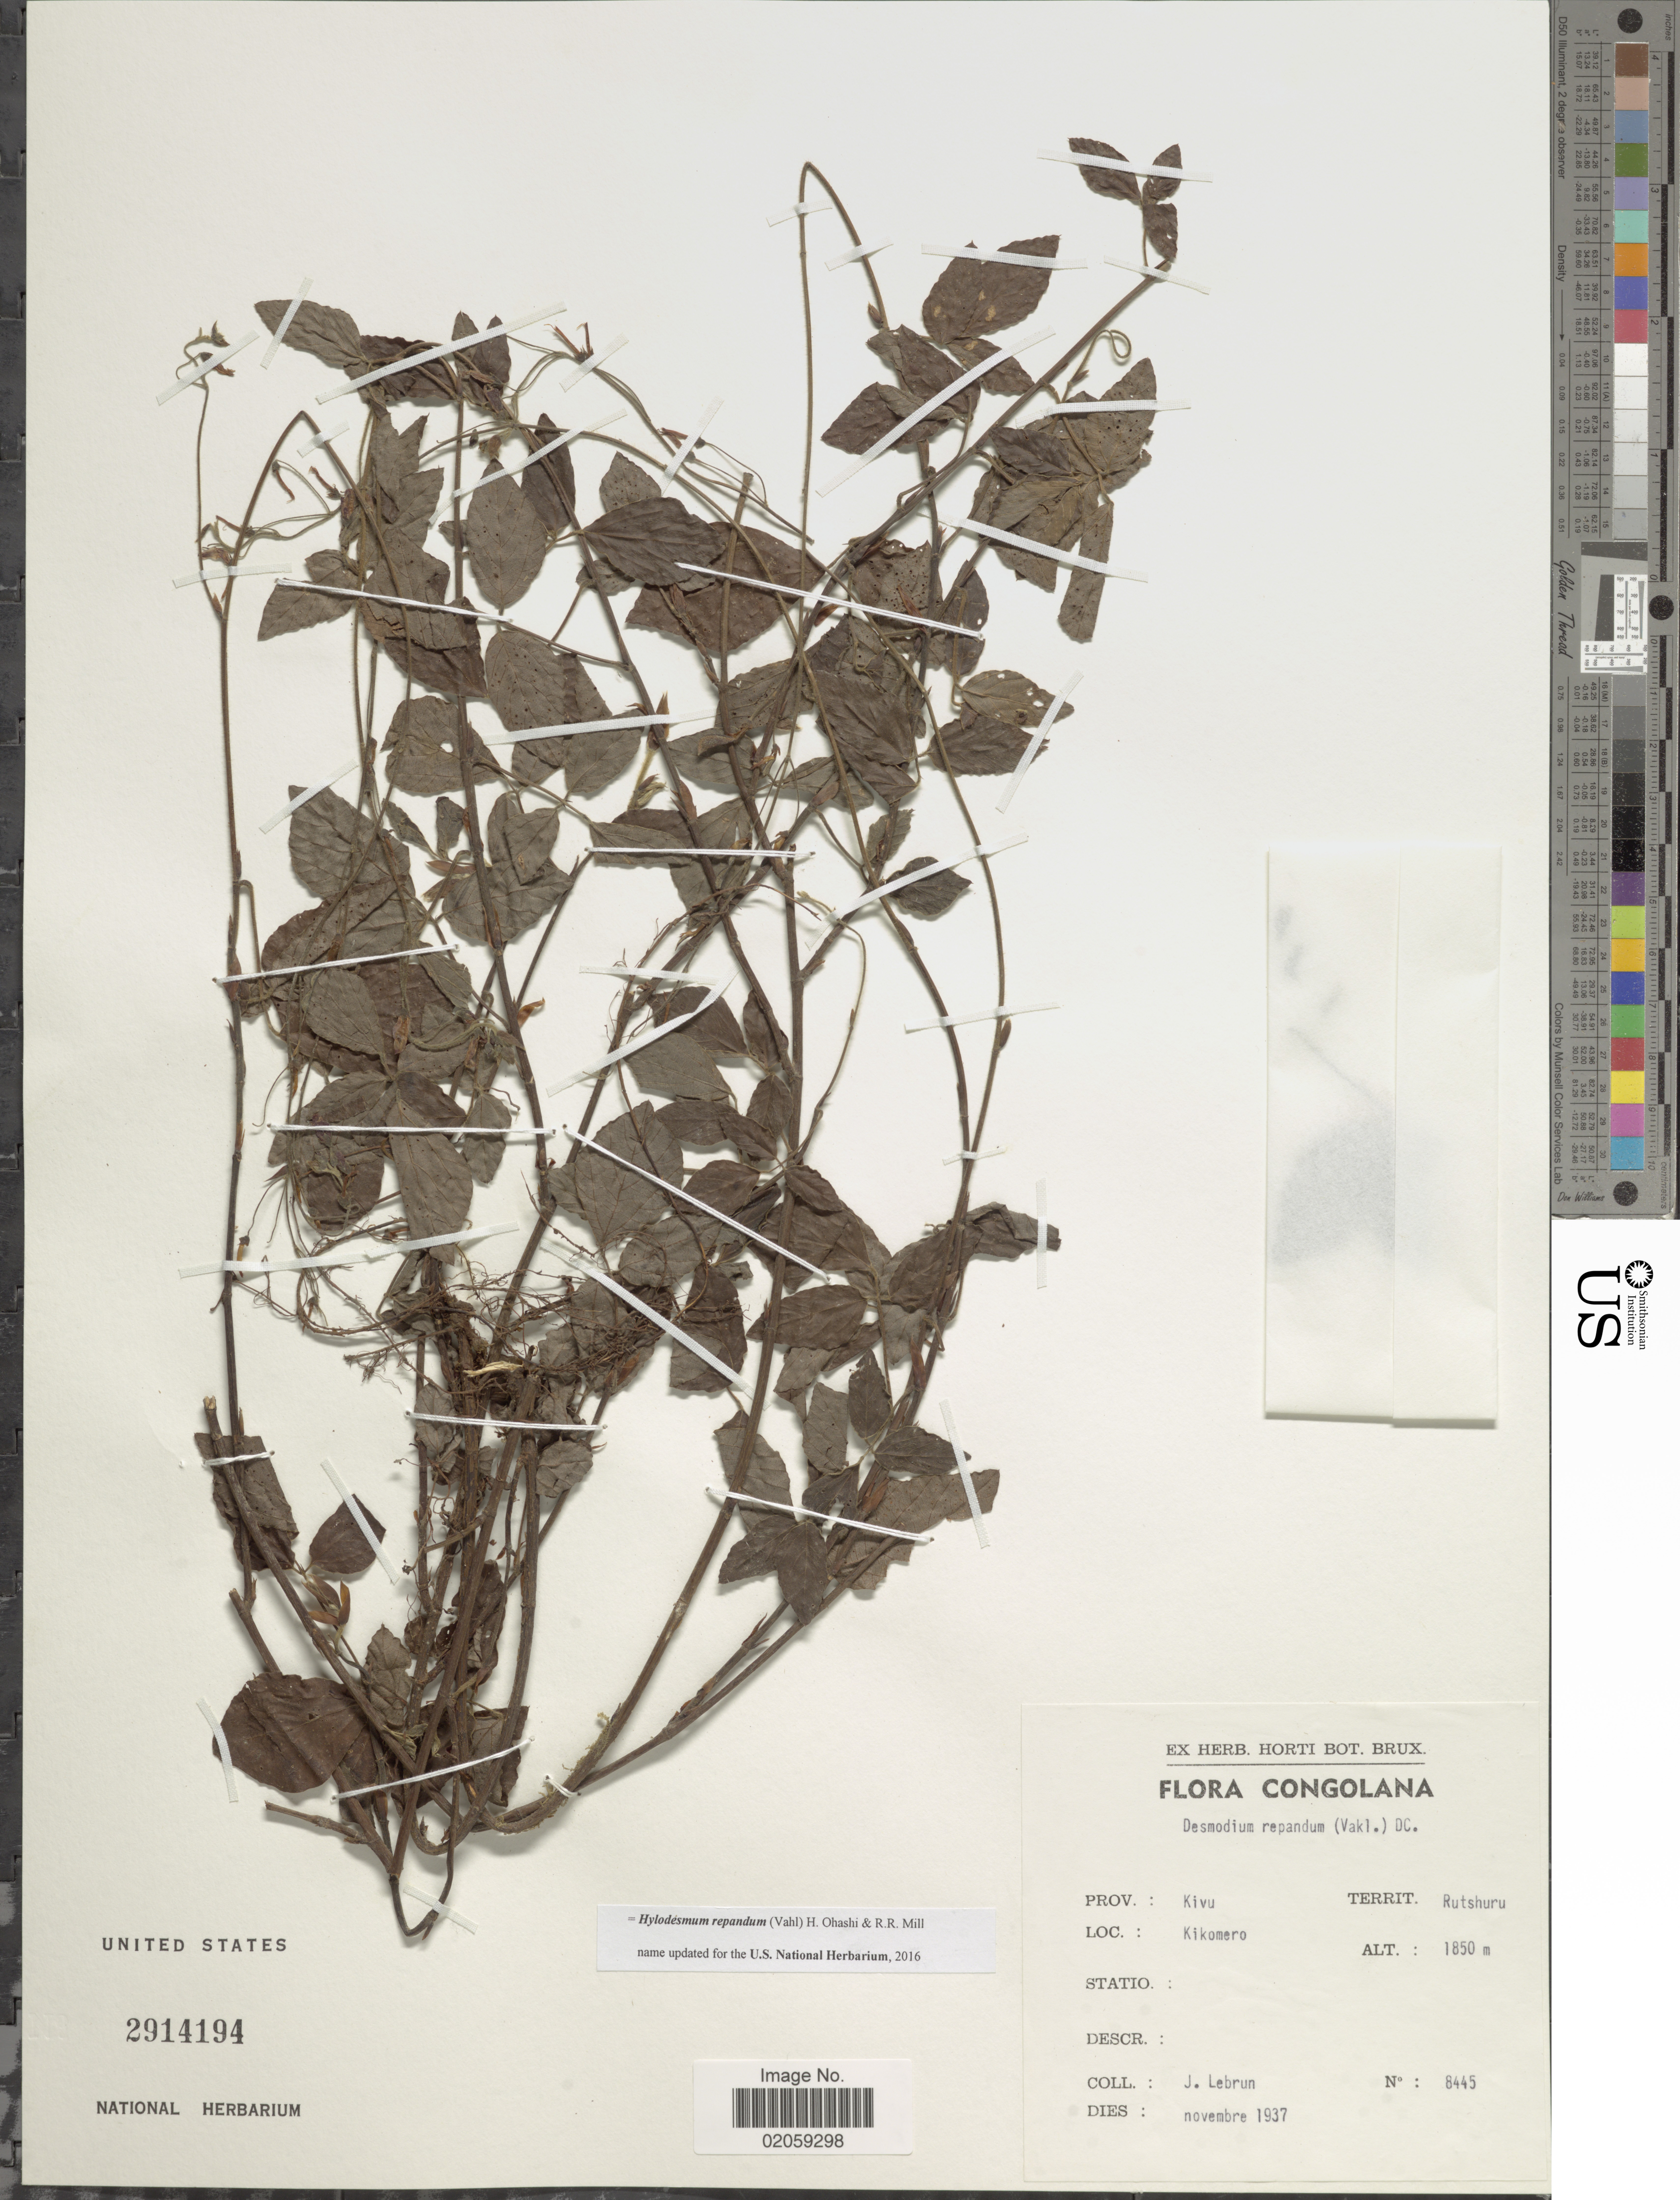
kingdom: Plantae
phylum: Tracheophyta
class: Magnoliopsida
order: Fabales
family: Fabaceae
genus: Hylodesmum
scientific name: Hylodesmum repandum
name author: (Vahl) H. Ohashi & R.R. Mill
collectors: J. A. Lebrun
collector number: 8445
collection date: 1937-11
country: Congo, Democratic Republic of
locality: Congolana, Prov. Kivu, Territ: Rutshuru: Kikomero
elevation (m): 1850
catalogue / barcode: US 2914194